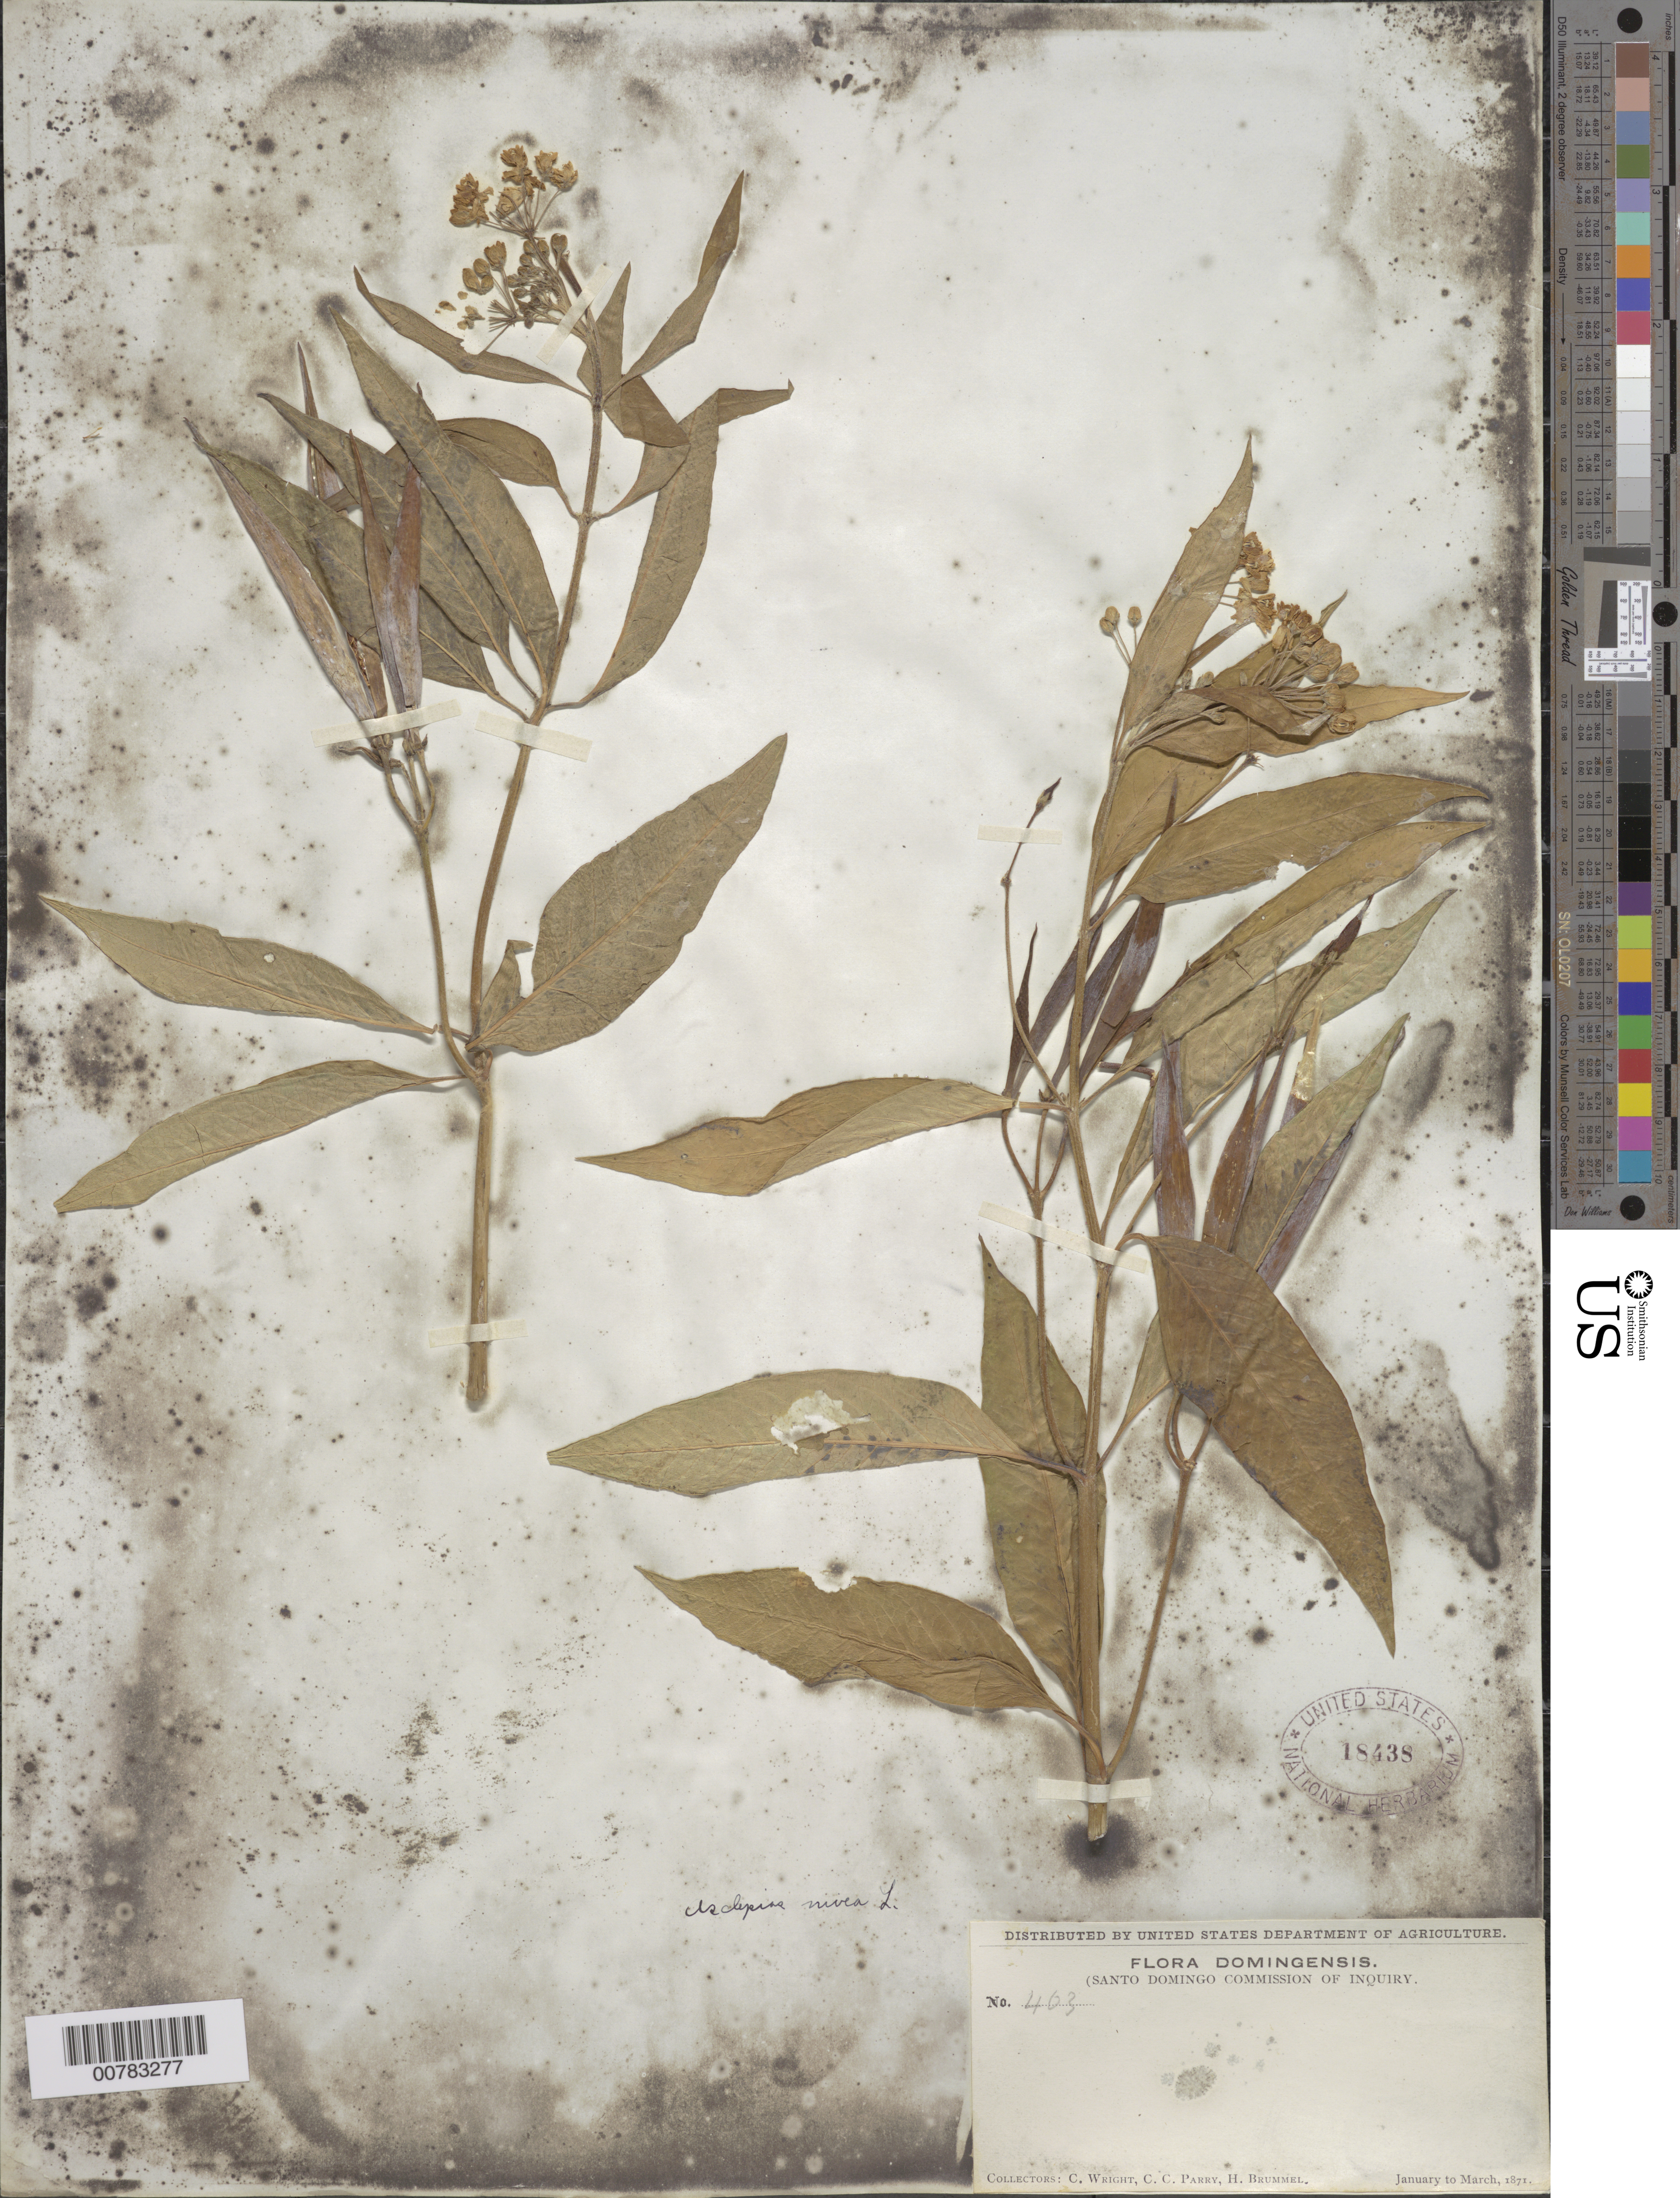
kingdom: Plantae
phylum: Tracheophyta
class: Magnoliopsida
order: Gentianales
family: Apocynaceae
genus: Asclepias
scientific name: Asclepias nivea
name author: L.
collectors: C. Wright, C. C. Parry & H. Brummel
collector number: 403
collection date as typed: Jan 1871 to -- Mar 1871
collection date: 1871-01/1871-03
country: Dominican Republic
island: Hispaniola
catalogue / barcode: US 18438